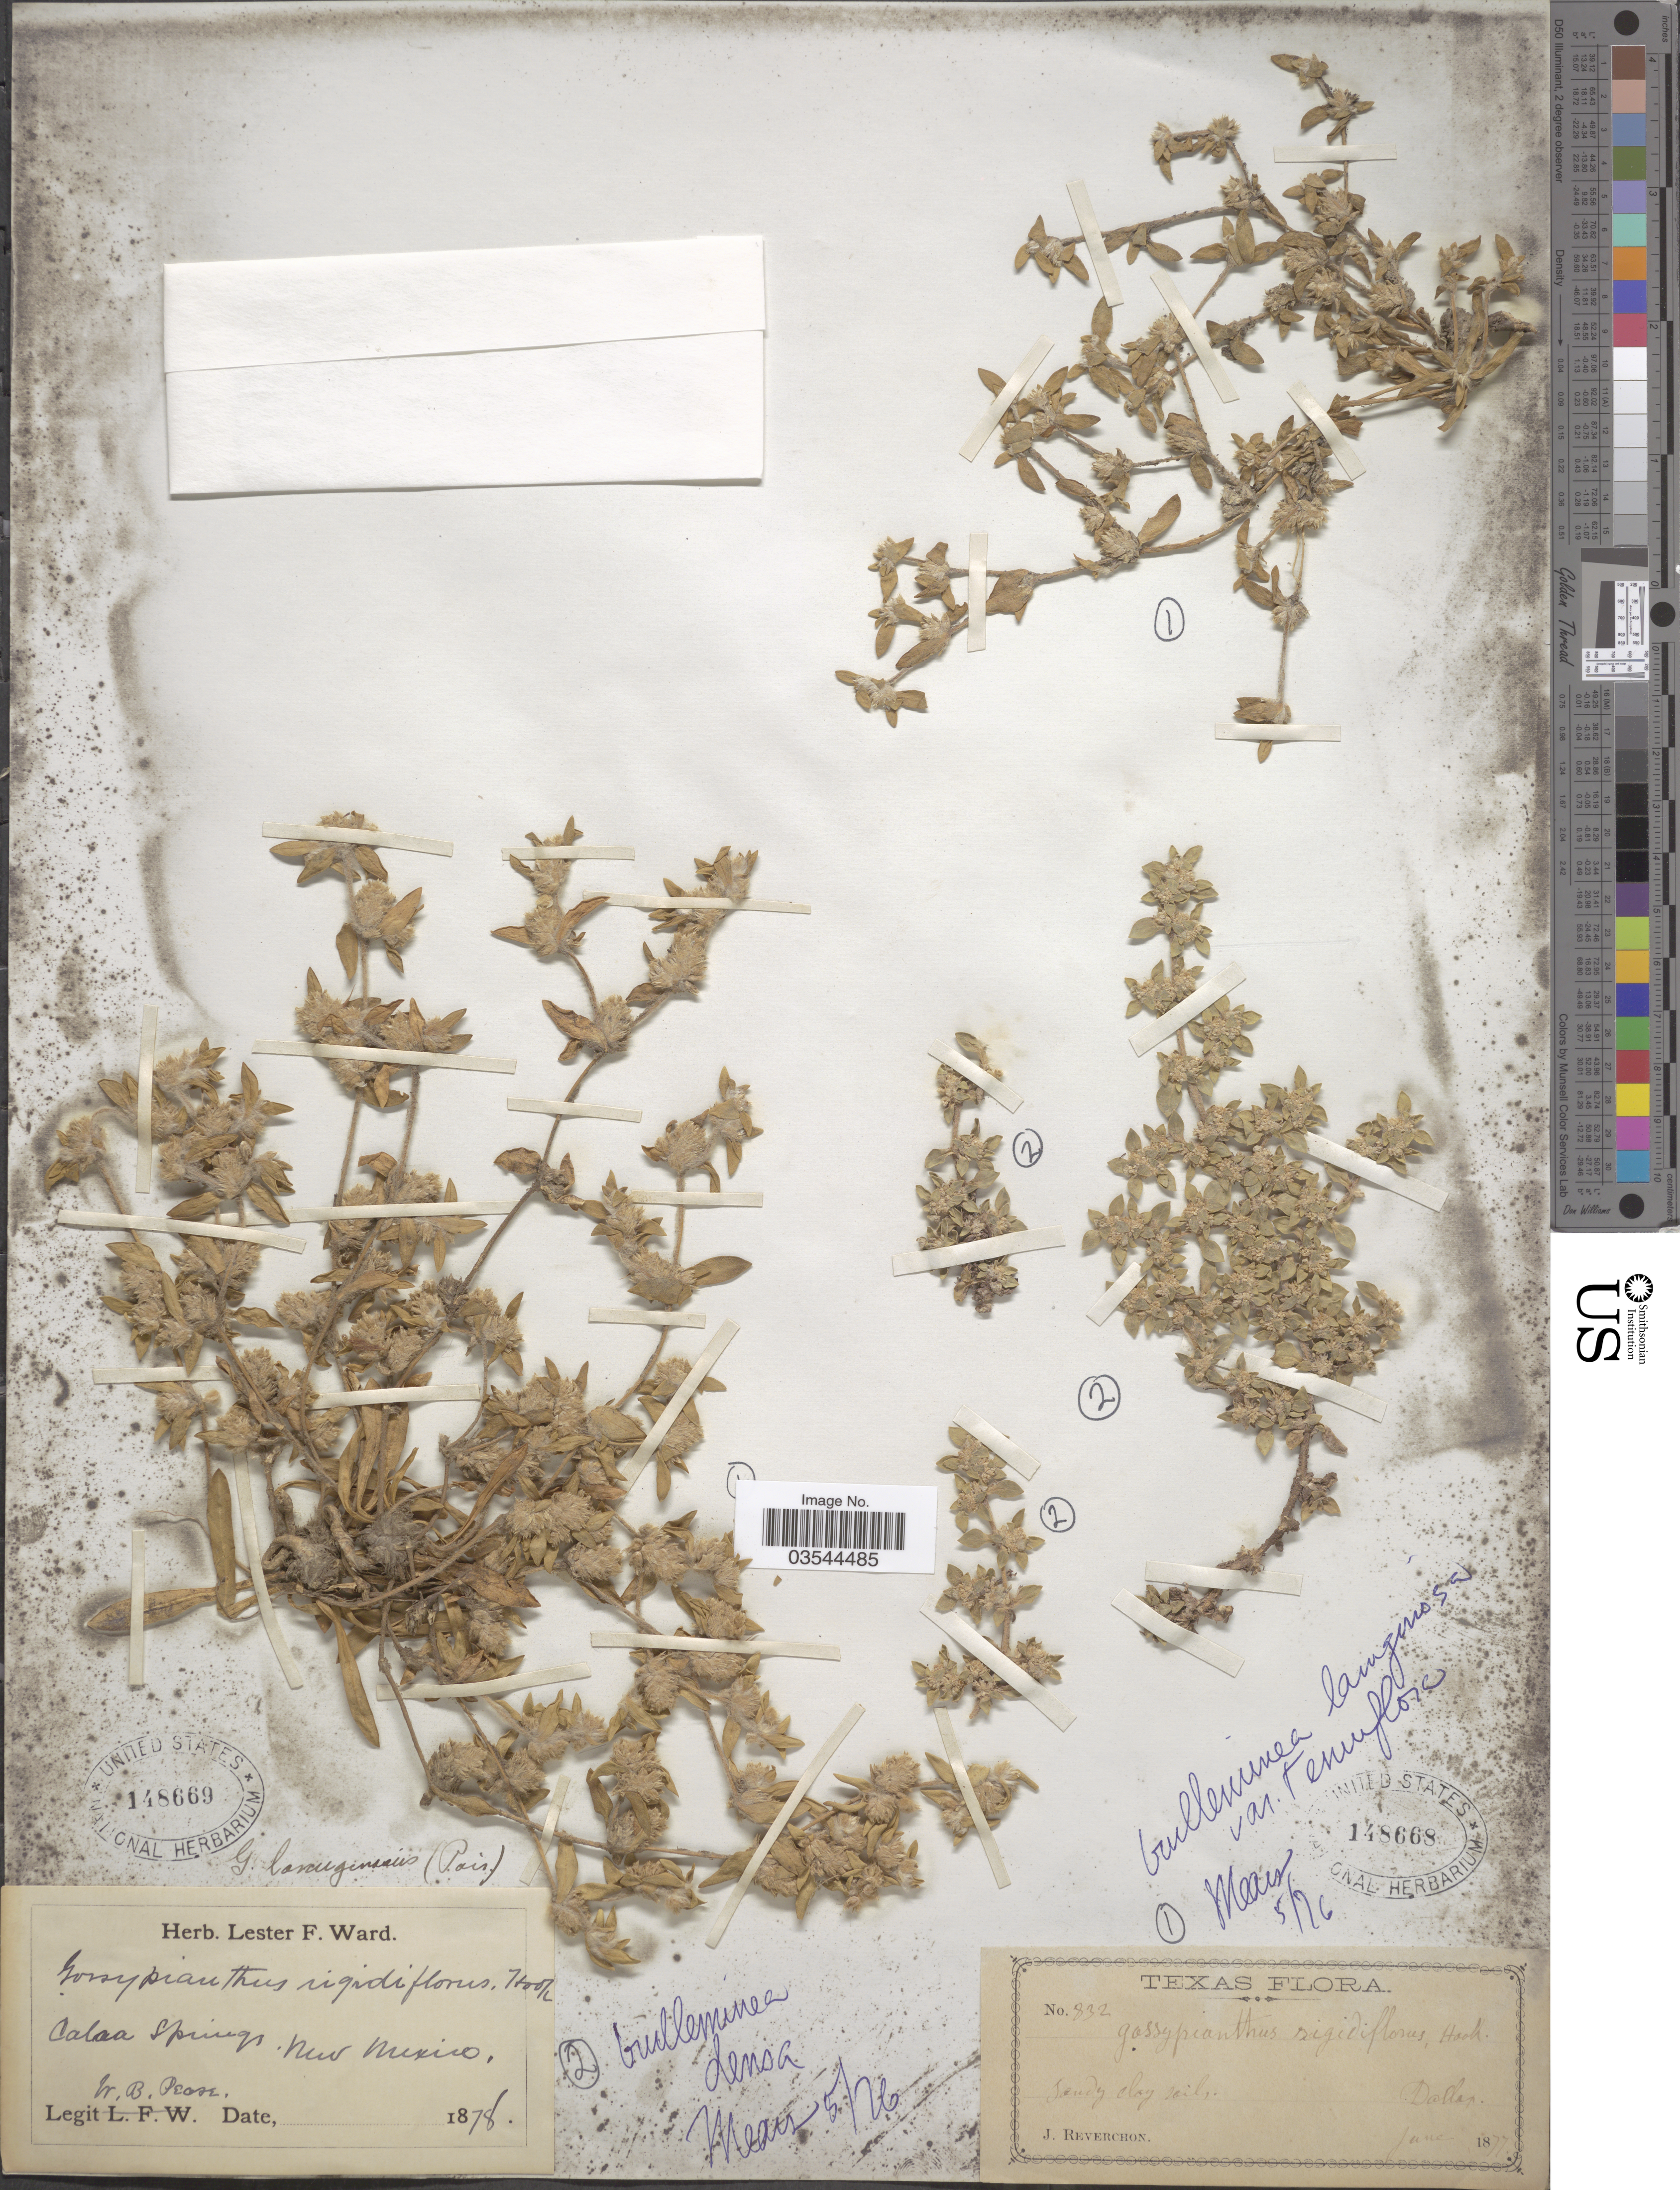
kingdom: Plantae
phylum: Tracheophyta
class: Magnoliopsida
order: Caryophyllales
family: Amaranthaceae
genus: Guilleminea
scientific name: Guilleminea lanuginosa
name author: (Poir.) Benth. & Hook. f.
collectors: W. Pease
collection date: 1878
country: United States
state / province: New Mexico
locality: Carson Springs.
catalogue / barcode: US 148669